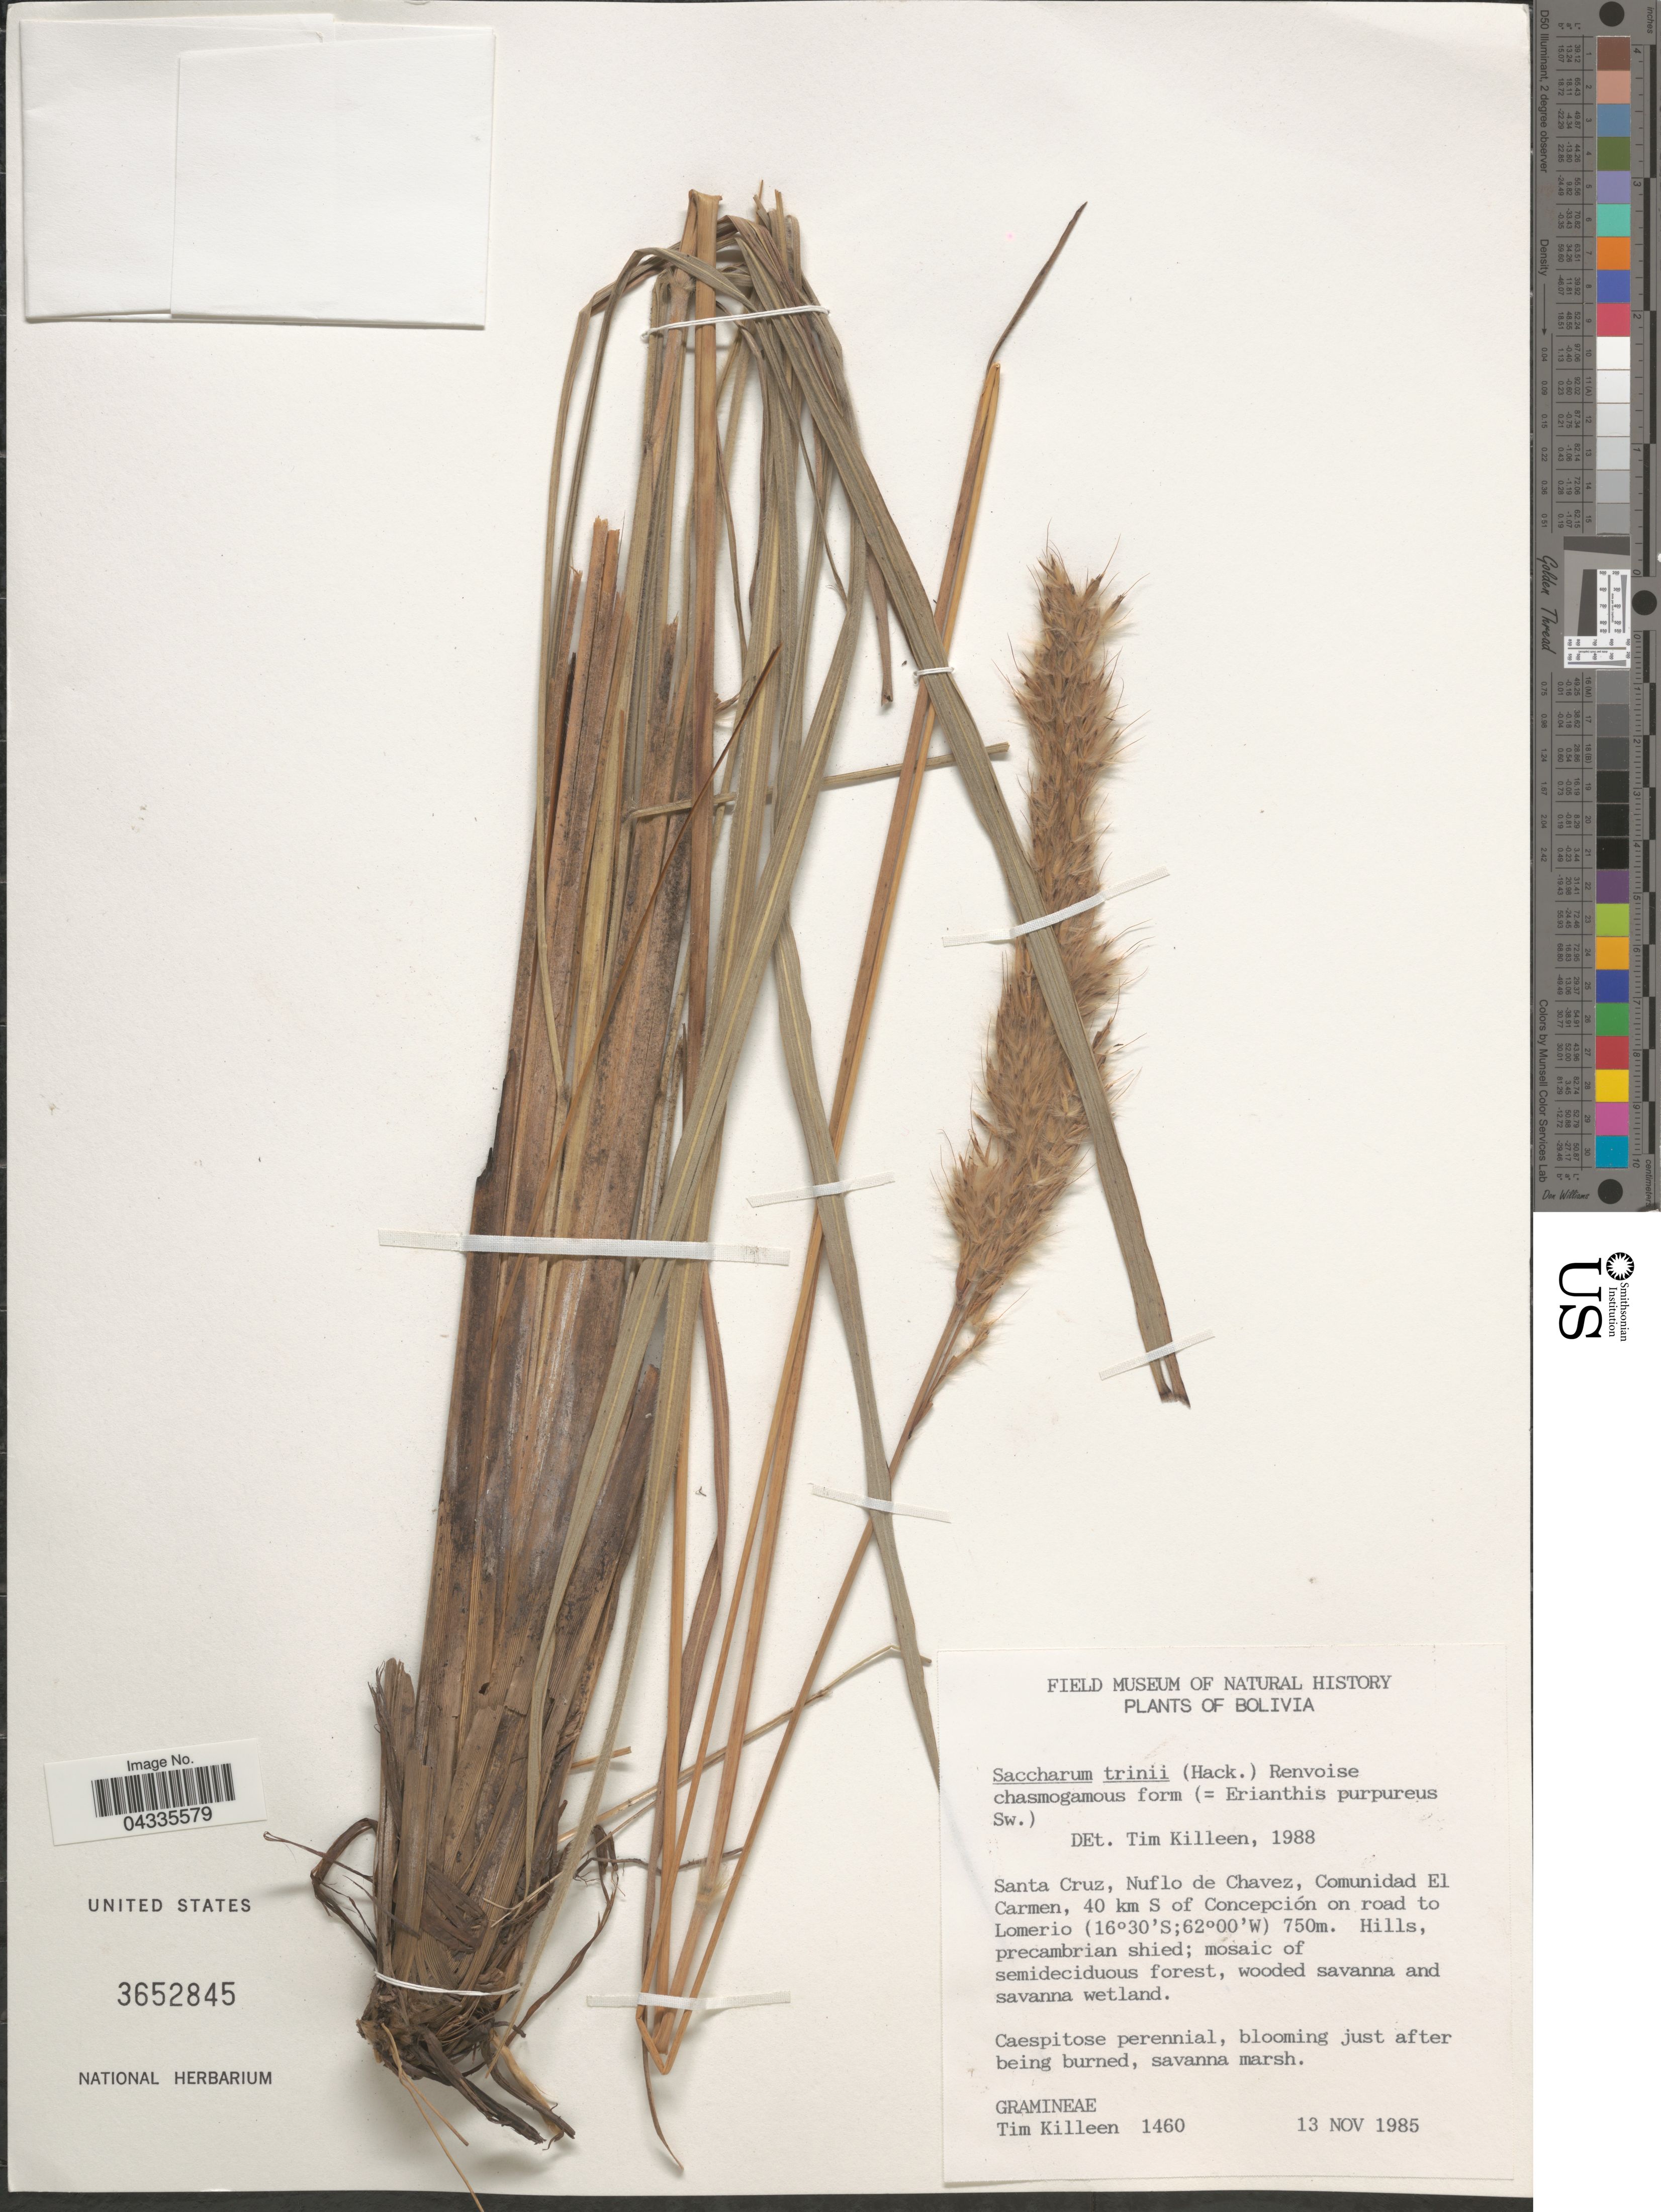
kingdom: Plantae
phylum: Tracheophyta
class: Liliopsida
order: Poales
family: Poaceae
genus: Erianthus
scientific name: Erianthus trinii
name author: Hack.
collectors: T. J. Killeen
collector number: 1460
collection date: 1985-11-13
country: Bolivia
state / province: Santa Cruz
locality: Nuflo de Chavez, Comunidad El Carmen, 40 km S of Concepción on road to Lomerio.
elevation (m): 750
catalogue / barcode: US 3652845